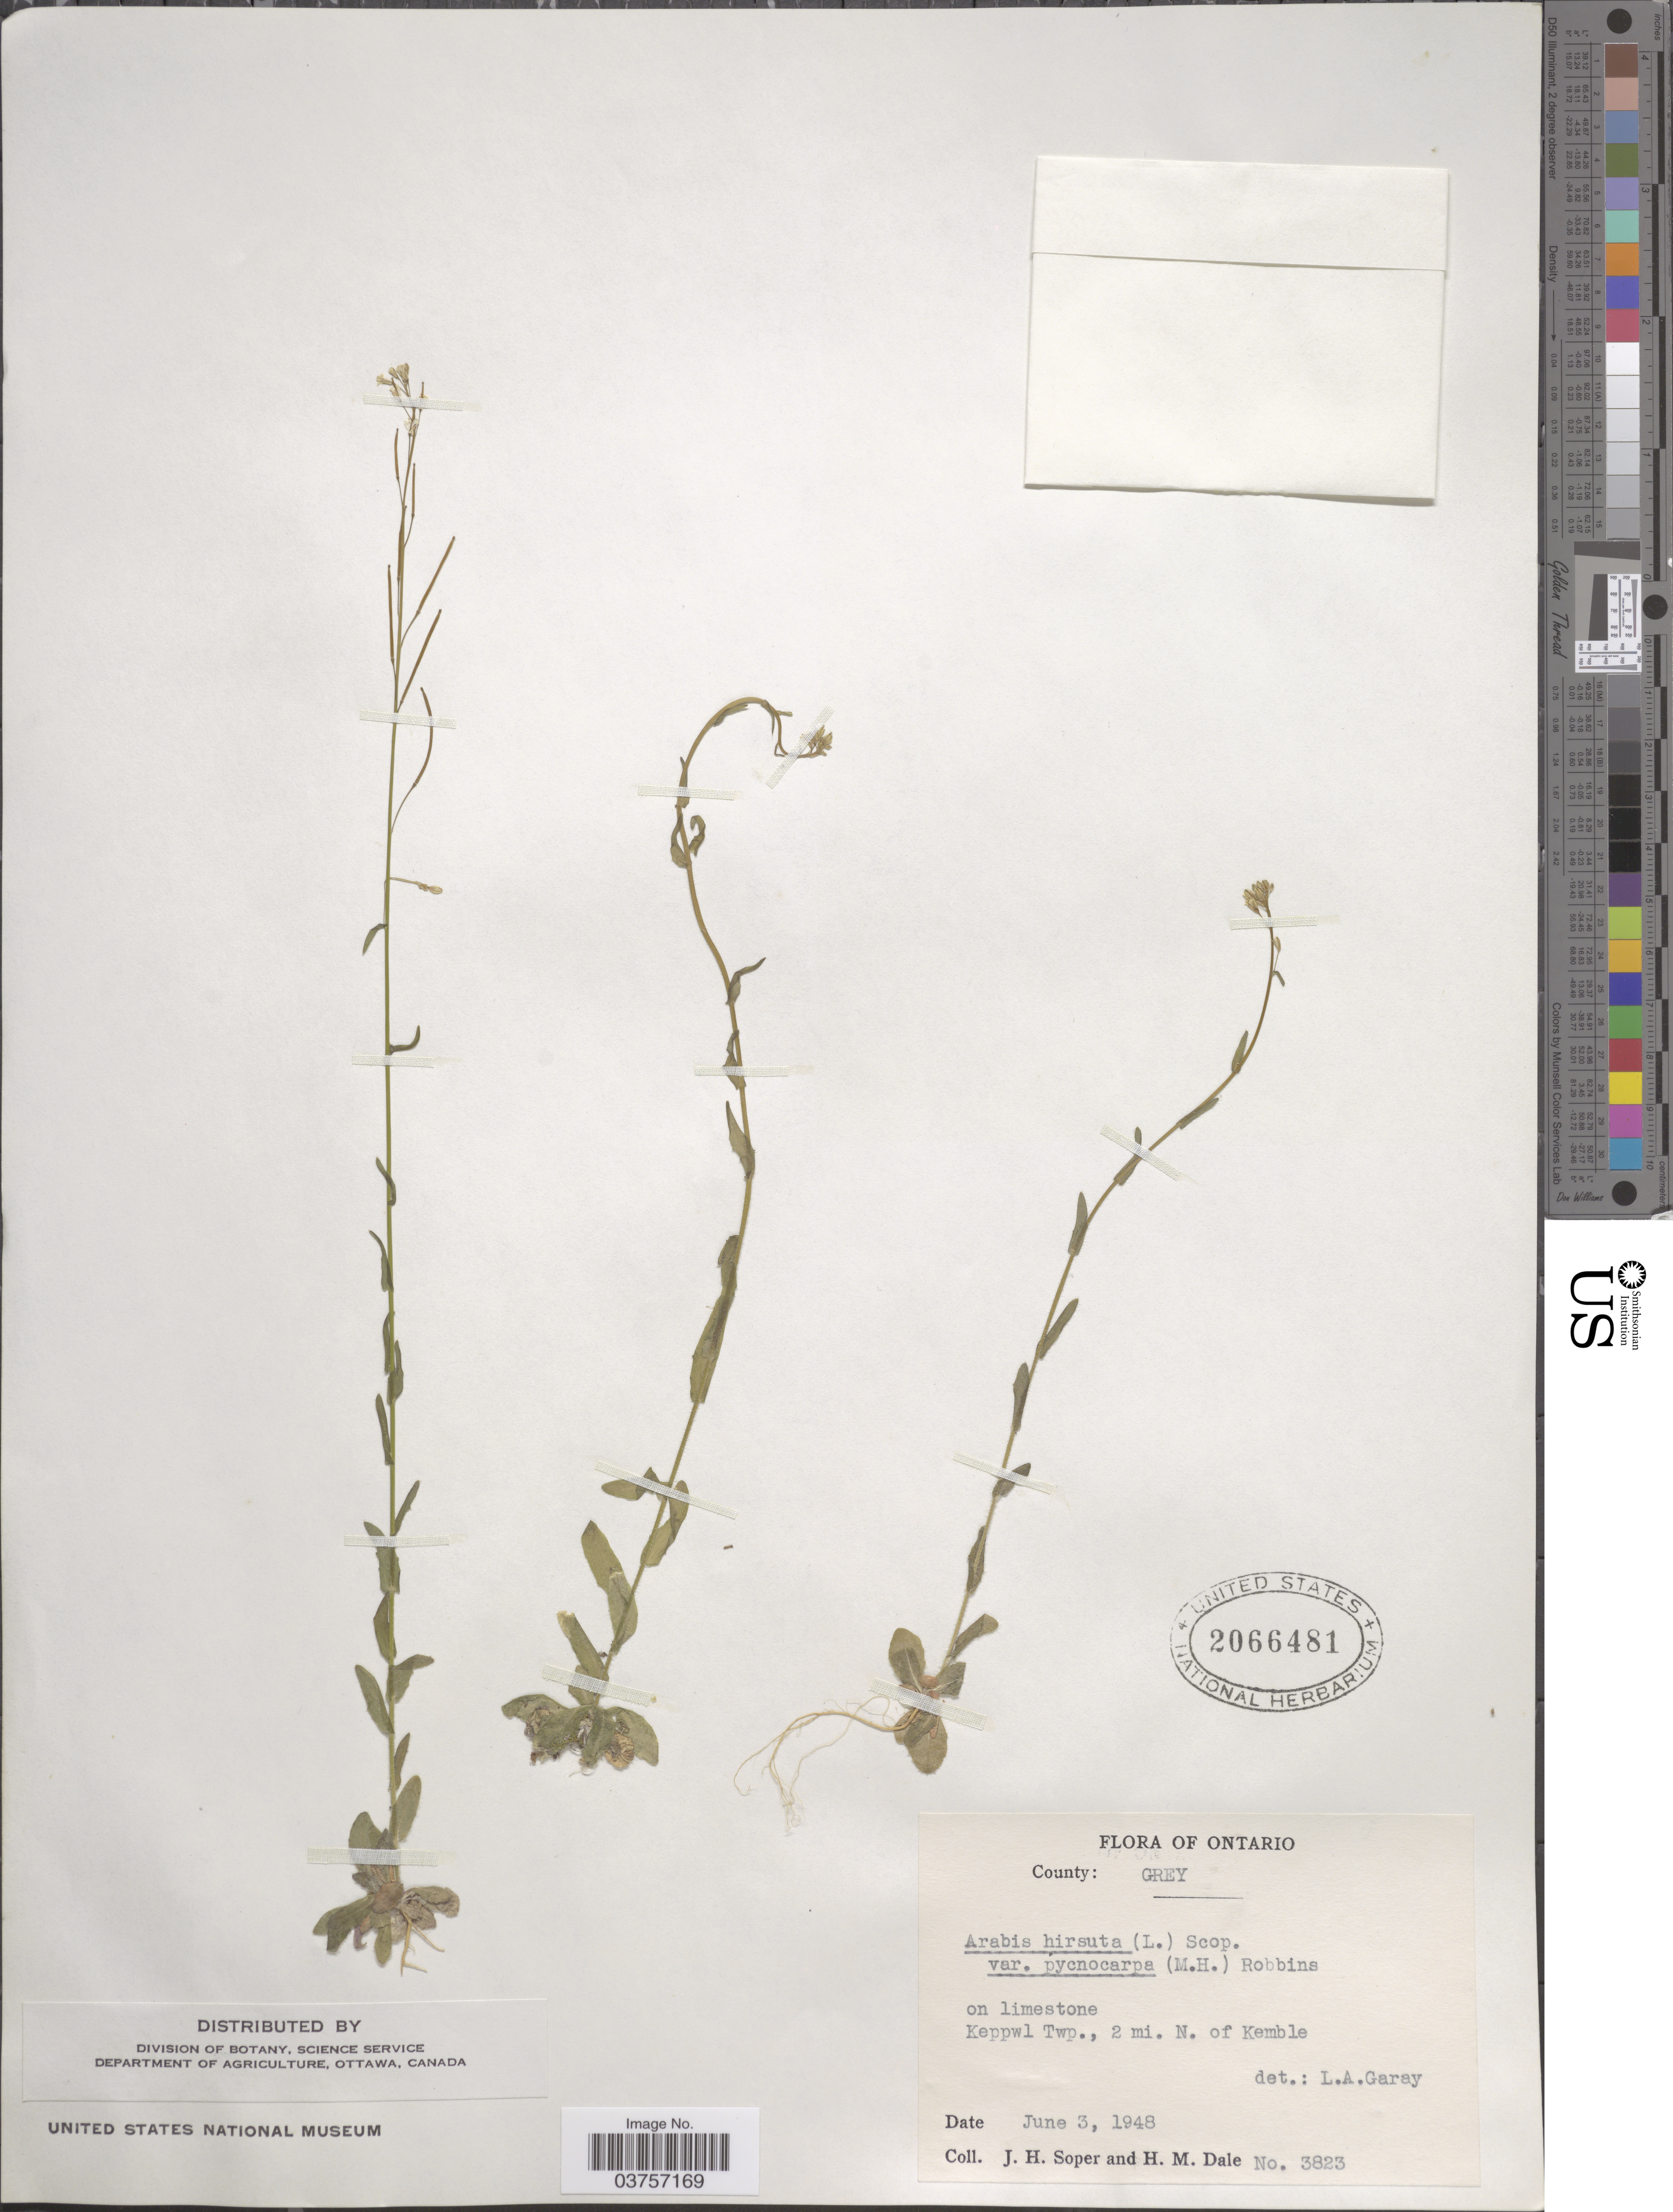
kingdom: Plantae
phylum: Tracheophyta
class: Magnoliopsida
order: Brassicales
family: Brassicaceae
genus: Arabis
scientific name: Arabis hirsuta var. pycnocarpa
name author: M. Hopkins & Rollins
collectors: J. H. Soper & H. M. Dale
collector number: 3823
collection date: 1948-06-03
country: Canada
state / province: Ontario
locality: County Grey; Keppwl Twp., 2 mi. N. of Kemble.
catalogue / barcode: US 2066481